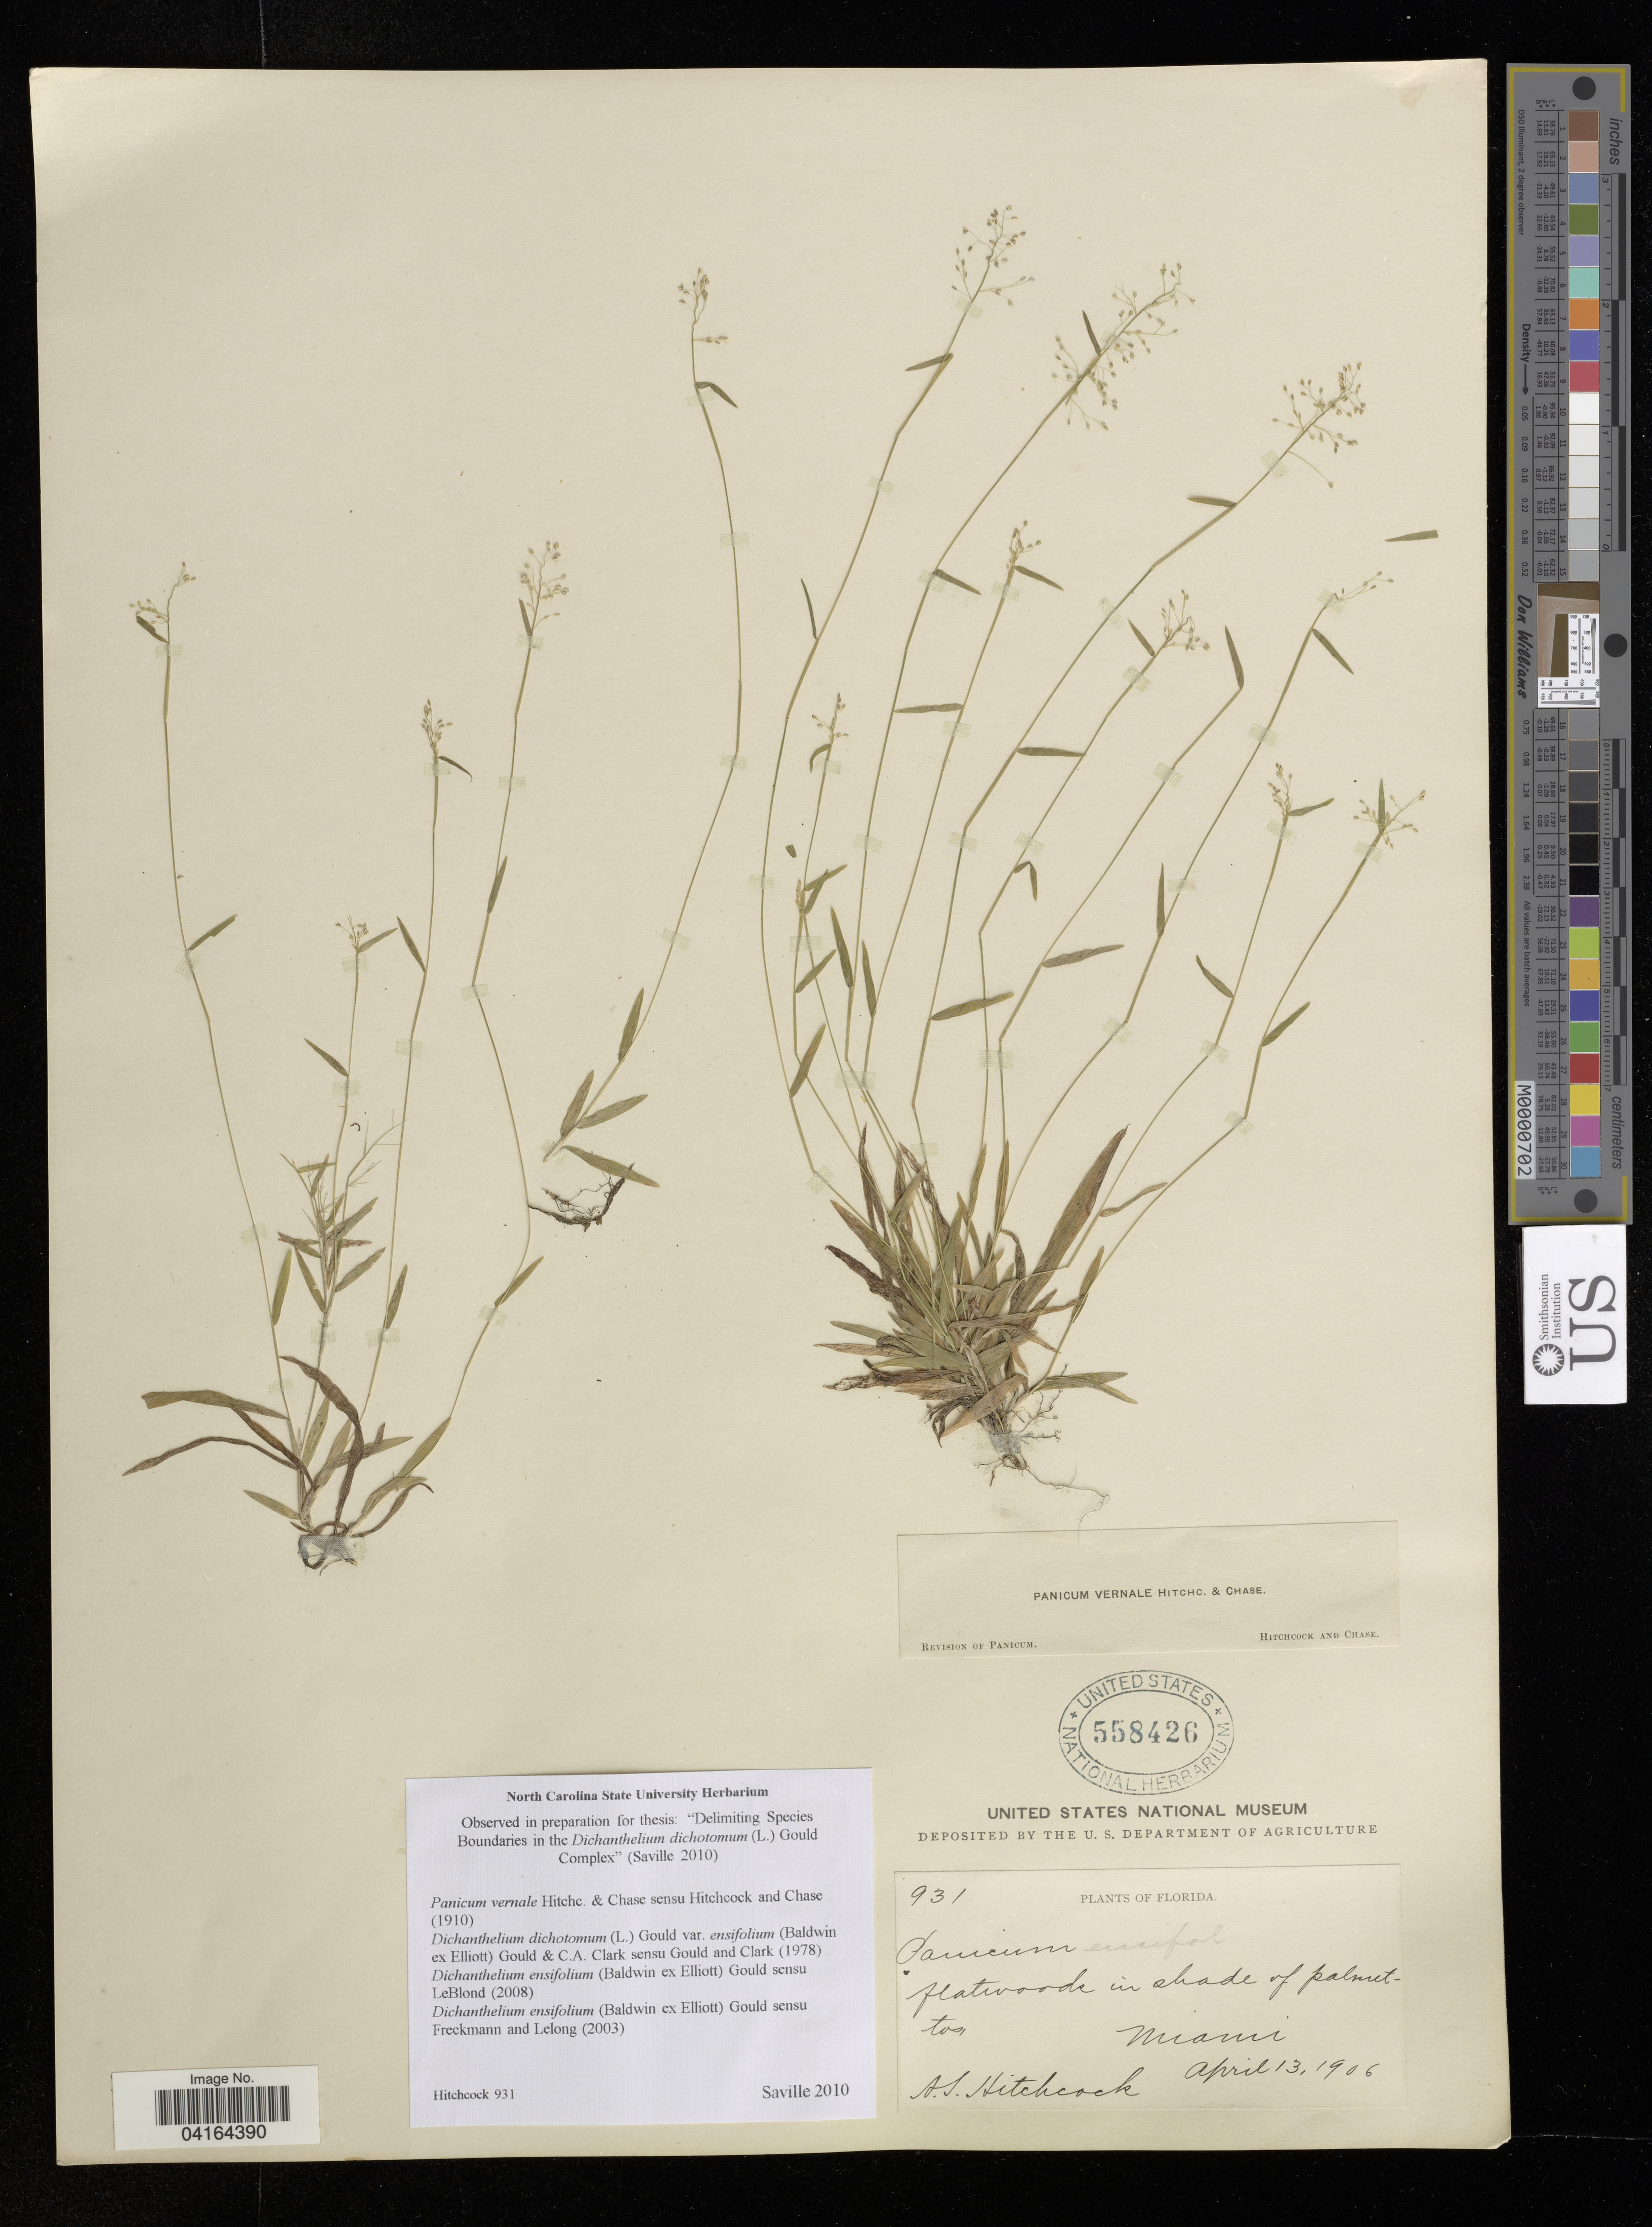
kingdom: Plantae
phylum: Tracheophyta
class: Liliopsida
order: Poales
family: Poaceae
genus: Dichanthelium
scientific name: Dichanthelium ensifolium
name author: (Baldwin ex Elliot) Gould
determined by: Saville, A. C., (NCSC), North Carolina State University (UNITED STATES)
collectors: A. Hitchcock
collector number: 931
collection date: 1906-04-13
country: United States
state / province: Florida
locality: Miami.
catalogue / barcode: US 558426